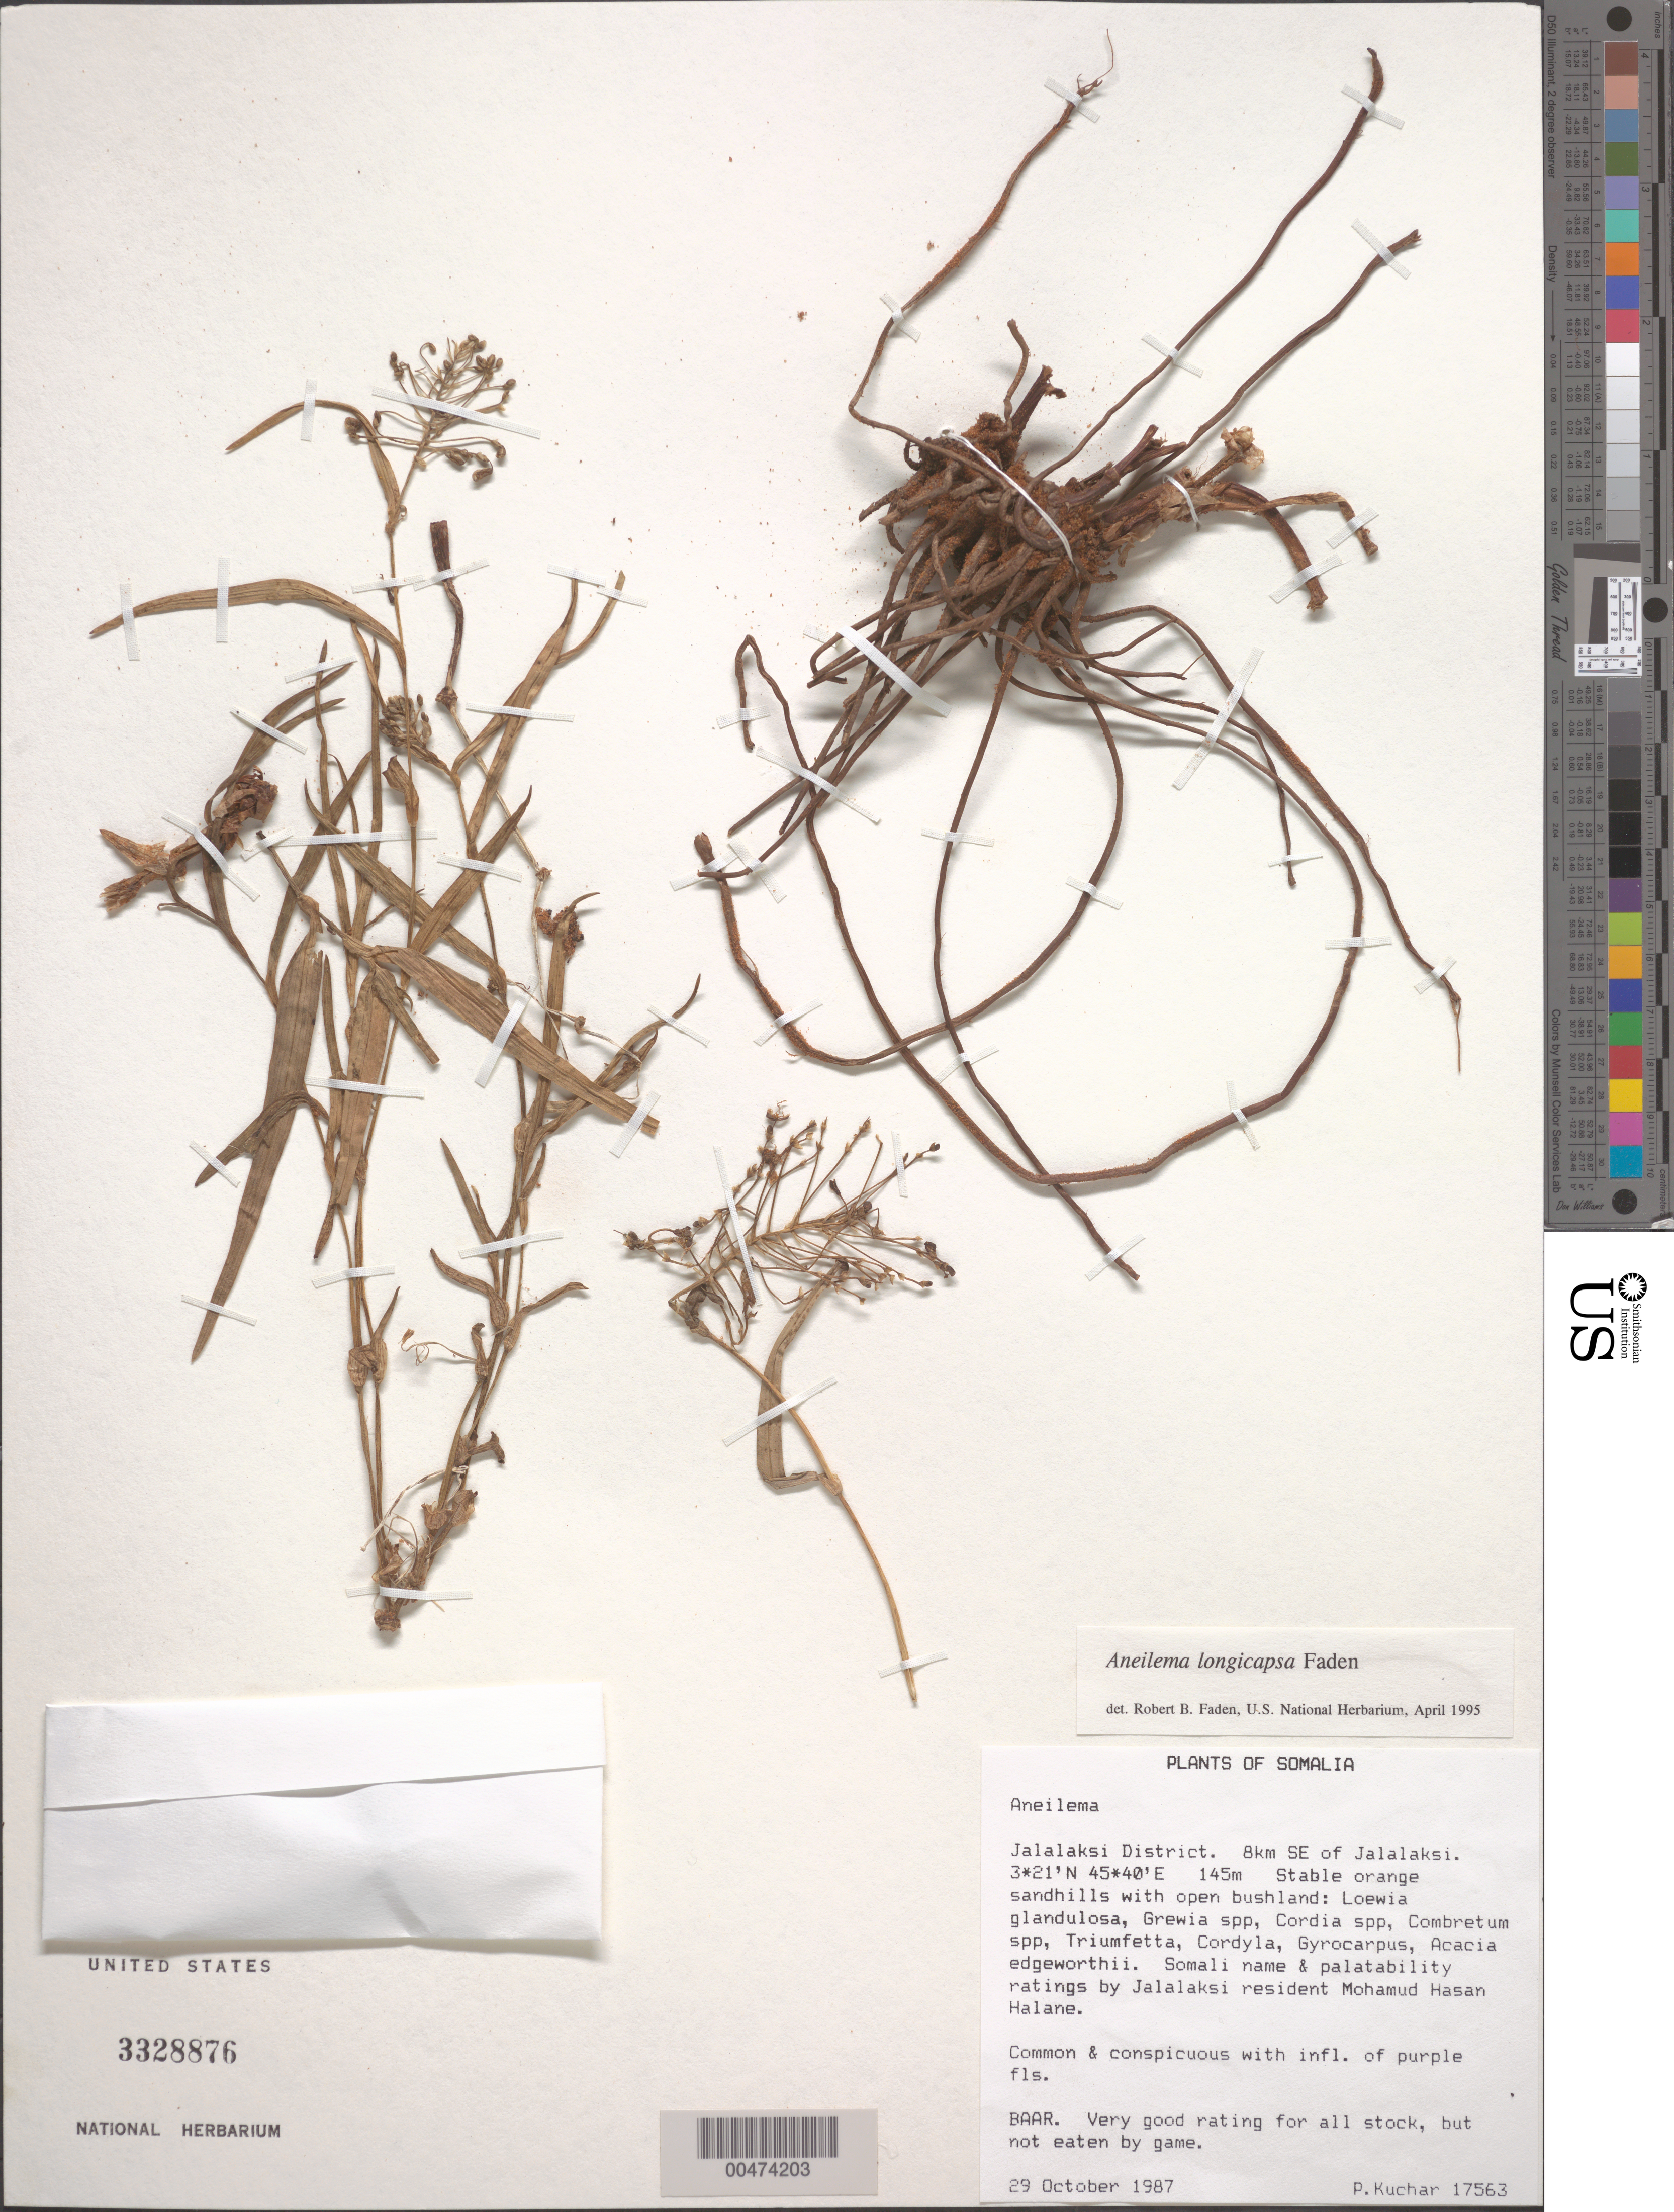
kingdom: Plantae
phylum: Tracheophyta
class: Liliopsida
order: Commelinales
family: Commelinaceae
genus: Aneilema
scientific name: Aneilema longicapsa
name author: Faden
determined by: Faden, Robert B., (US), Smithsonian Institution - National Museum of Natural History (UNITED STATES)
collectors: P. Kuchar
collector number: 17563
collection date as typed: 29 Oct 1987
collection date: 1987-10-29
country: Somalia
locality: Jalalaksi district, se of jalalaksi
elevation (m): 145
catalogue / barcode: US 3328876